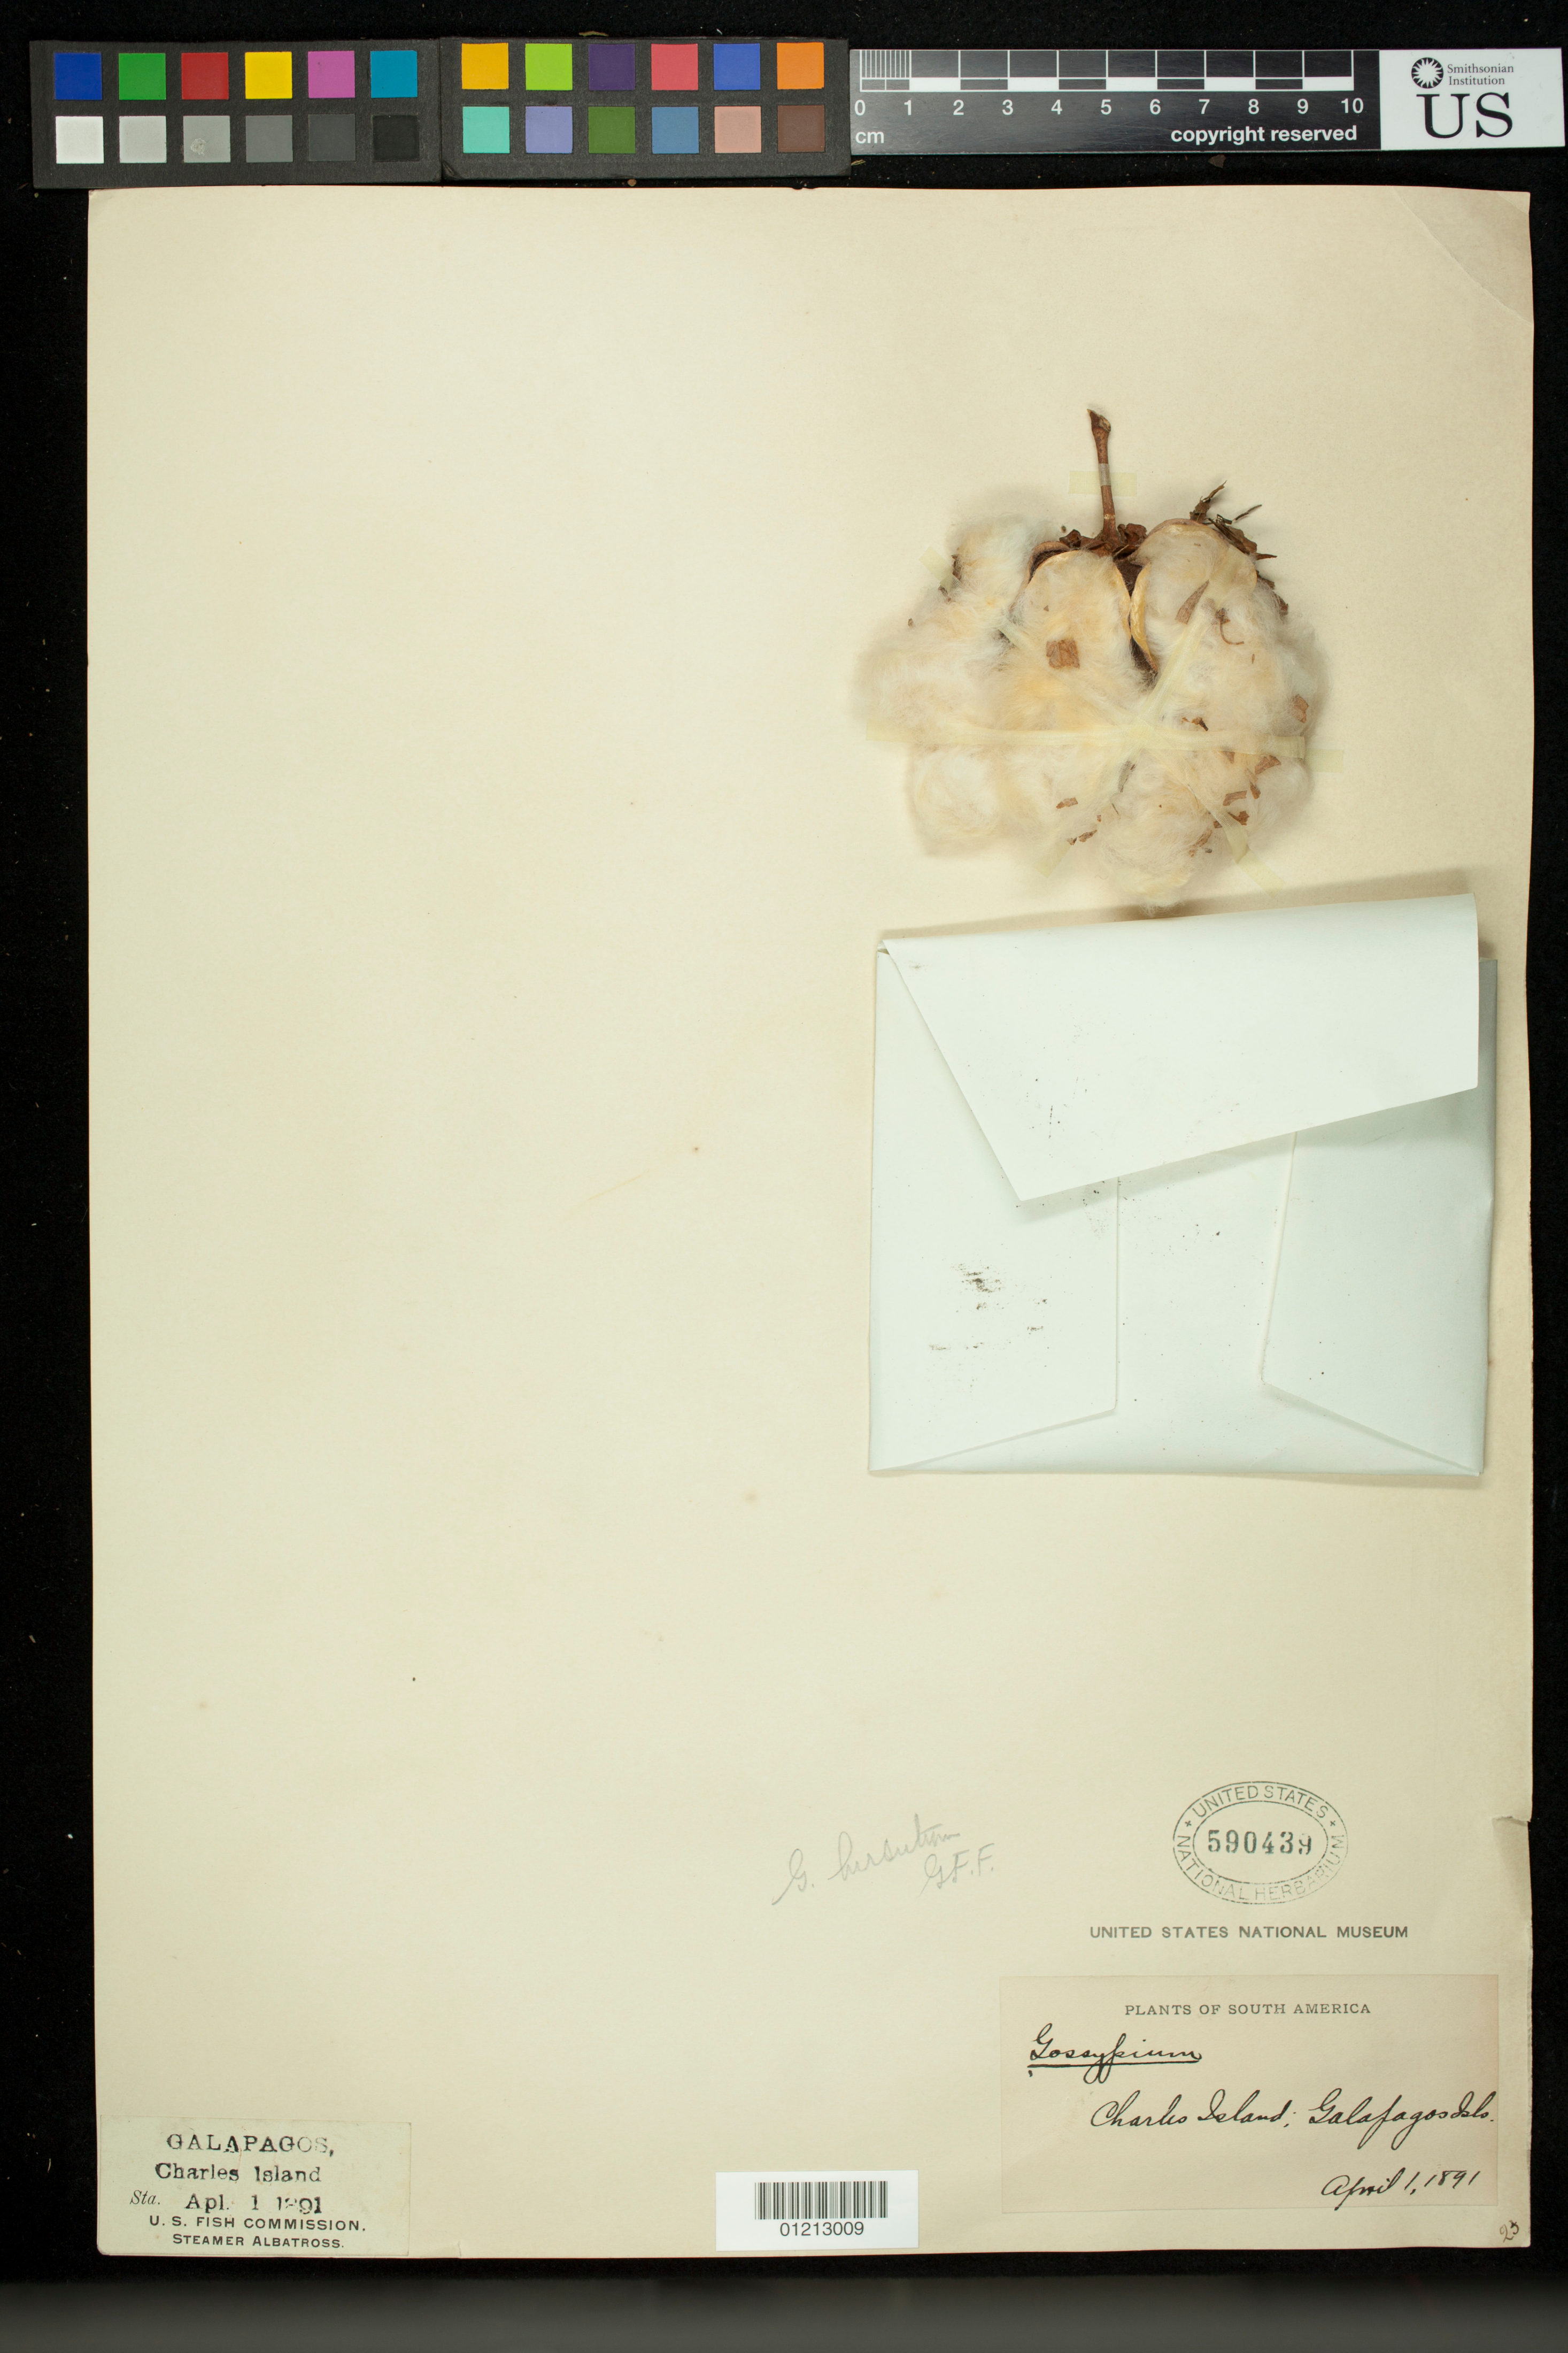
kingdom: Plantae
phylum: Tracheophyta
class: Magnoliopsida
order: Malvales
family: Malvaceae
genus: Gossypium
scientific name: Gossypium hirsutum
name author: L.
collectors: U.S.F.C. Str. Albatross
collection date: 1891-04-01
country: Ecuador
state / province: Colón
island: Floreana [Charles, Santa Maria]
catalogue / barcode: US 590439